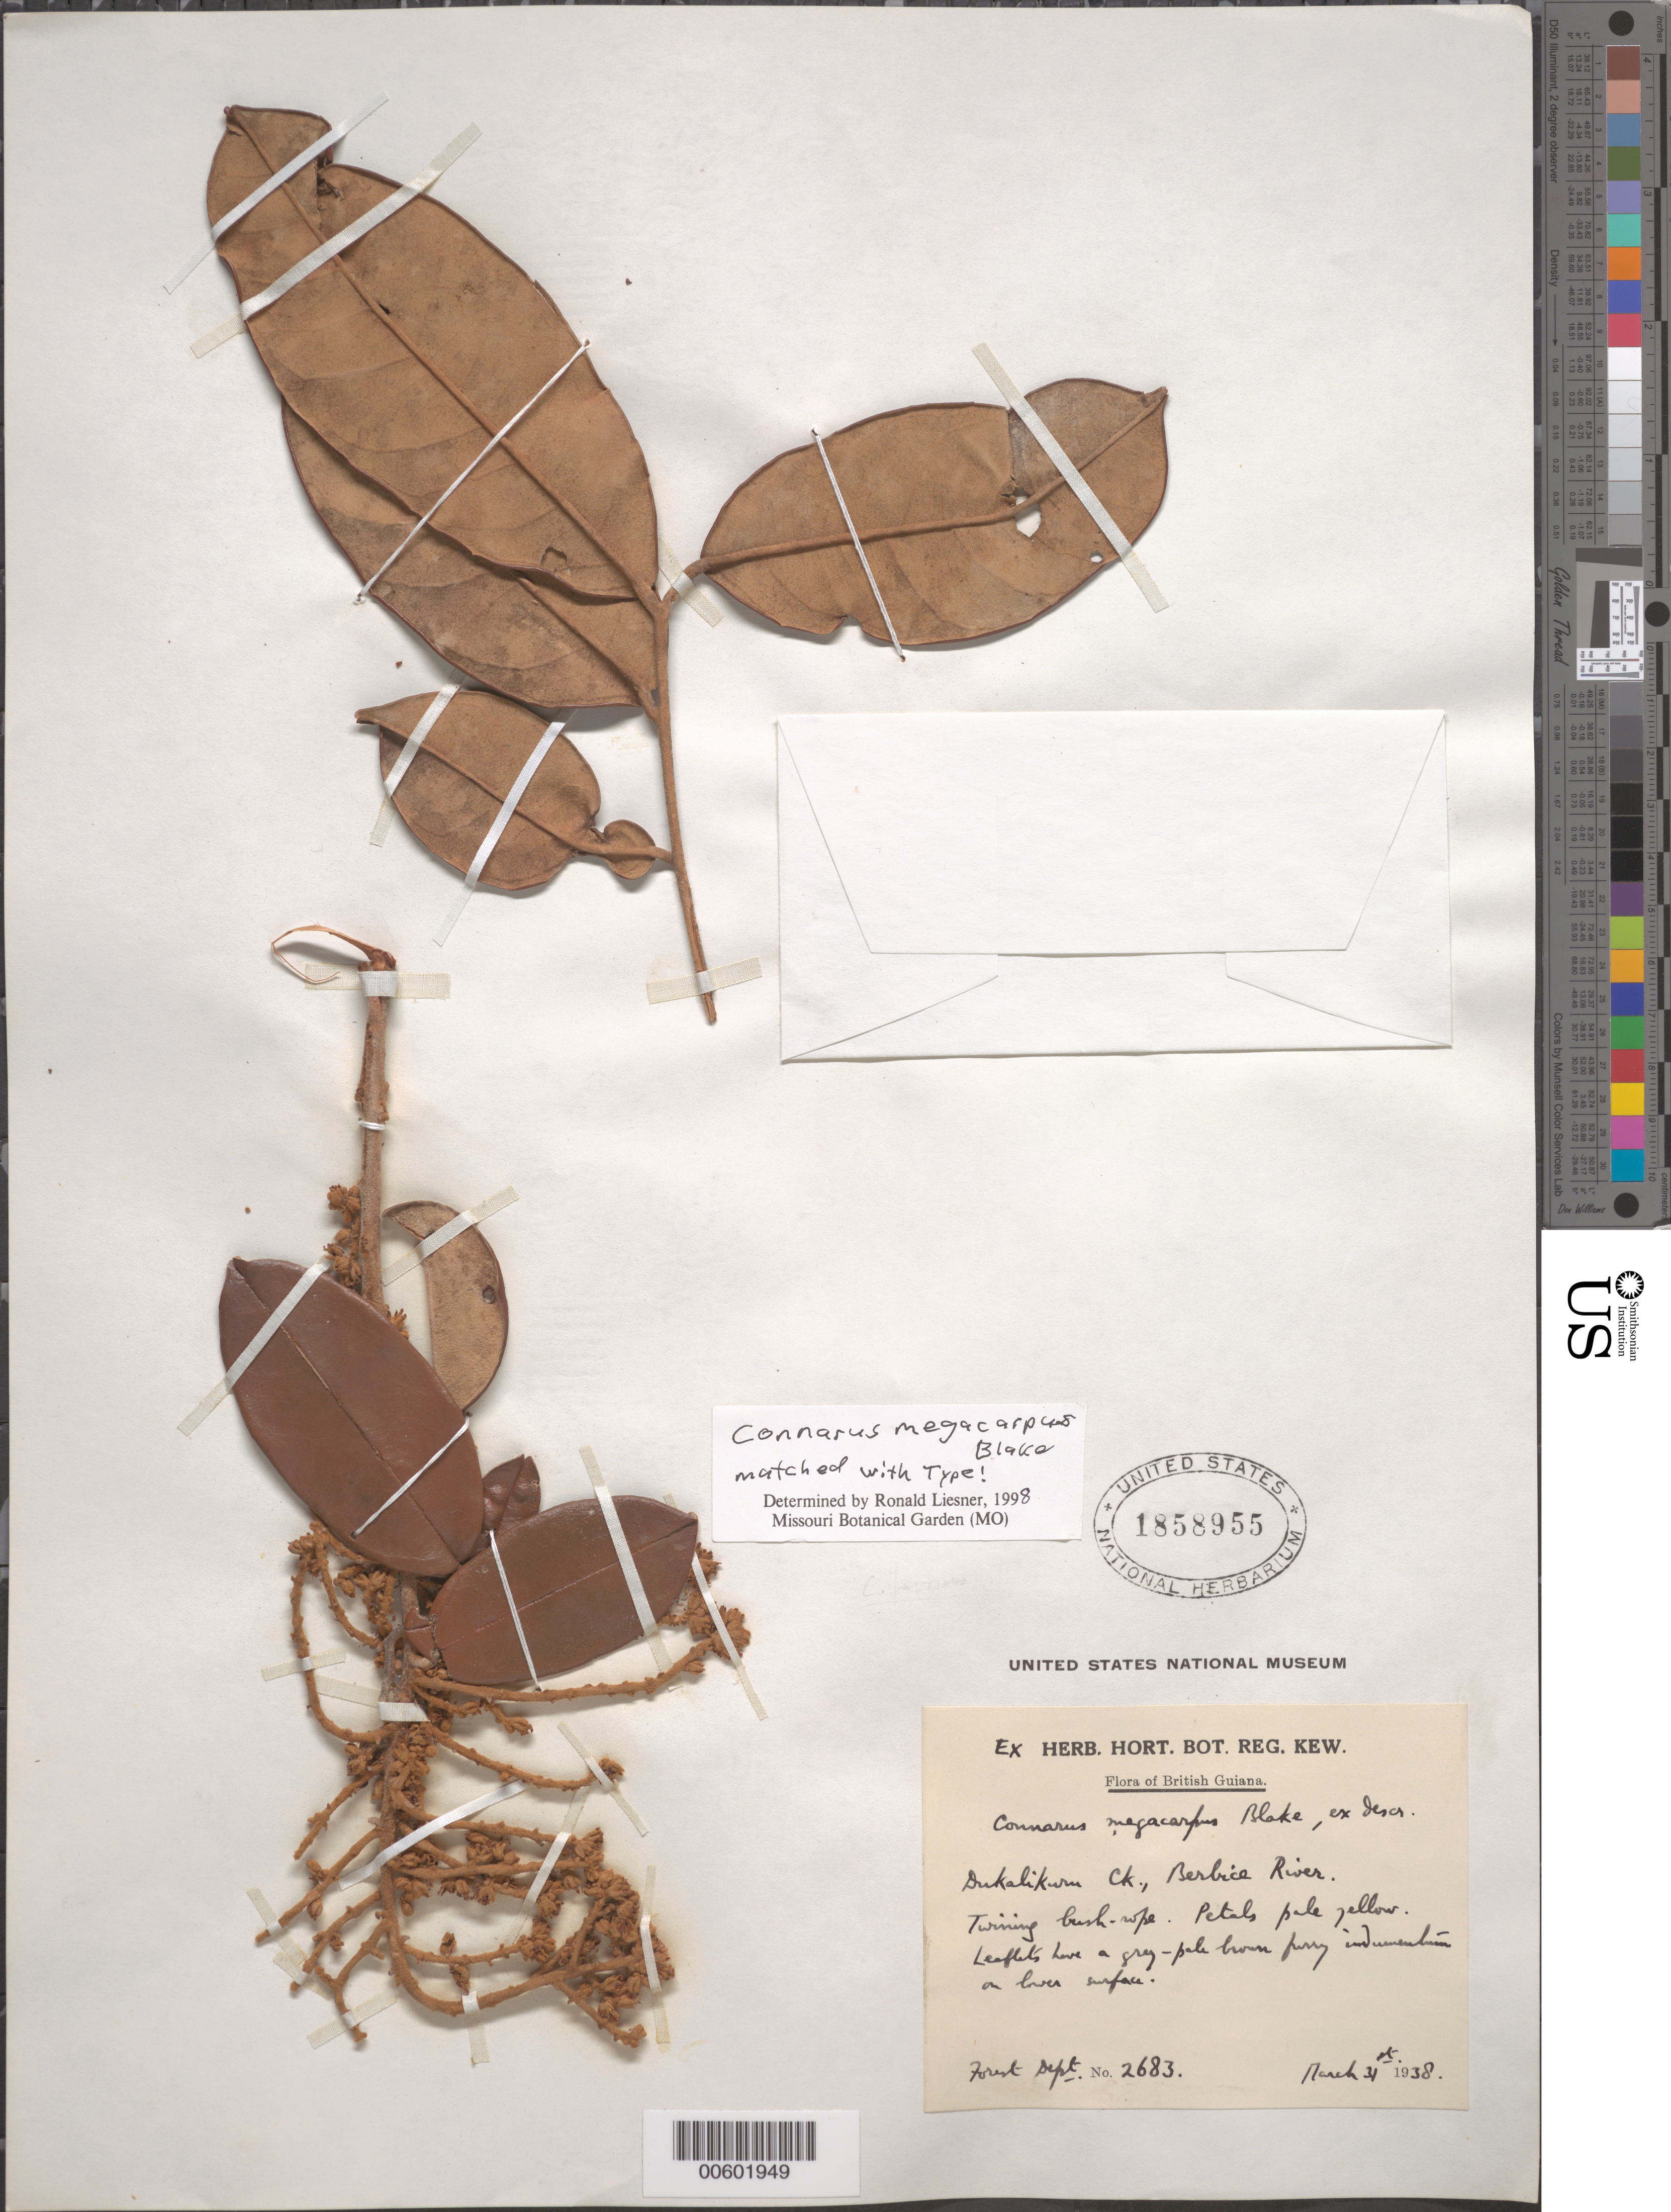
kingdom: Plantae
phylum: Tracheophyta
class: Magnoliopsida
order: Oxalidales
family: Connaraceae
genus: Connarus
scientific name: Connarus megacarpus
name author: S.F. Blake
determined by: Liesner, R. L.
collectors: Forest Dept. B. G. & British Guiana Forestry Dept.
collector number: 2683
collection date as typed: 31-Mar-38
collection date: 1938-03-31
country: Guyana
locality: Dukalikuru Creek, Berbice River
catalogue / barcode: US 1858955